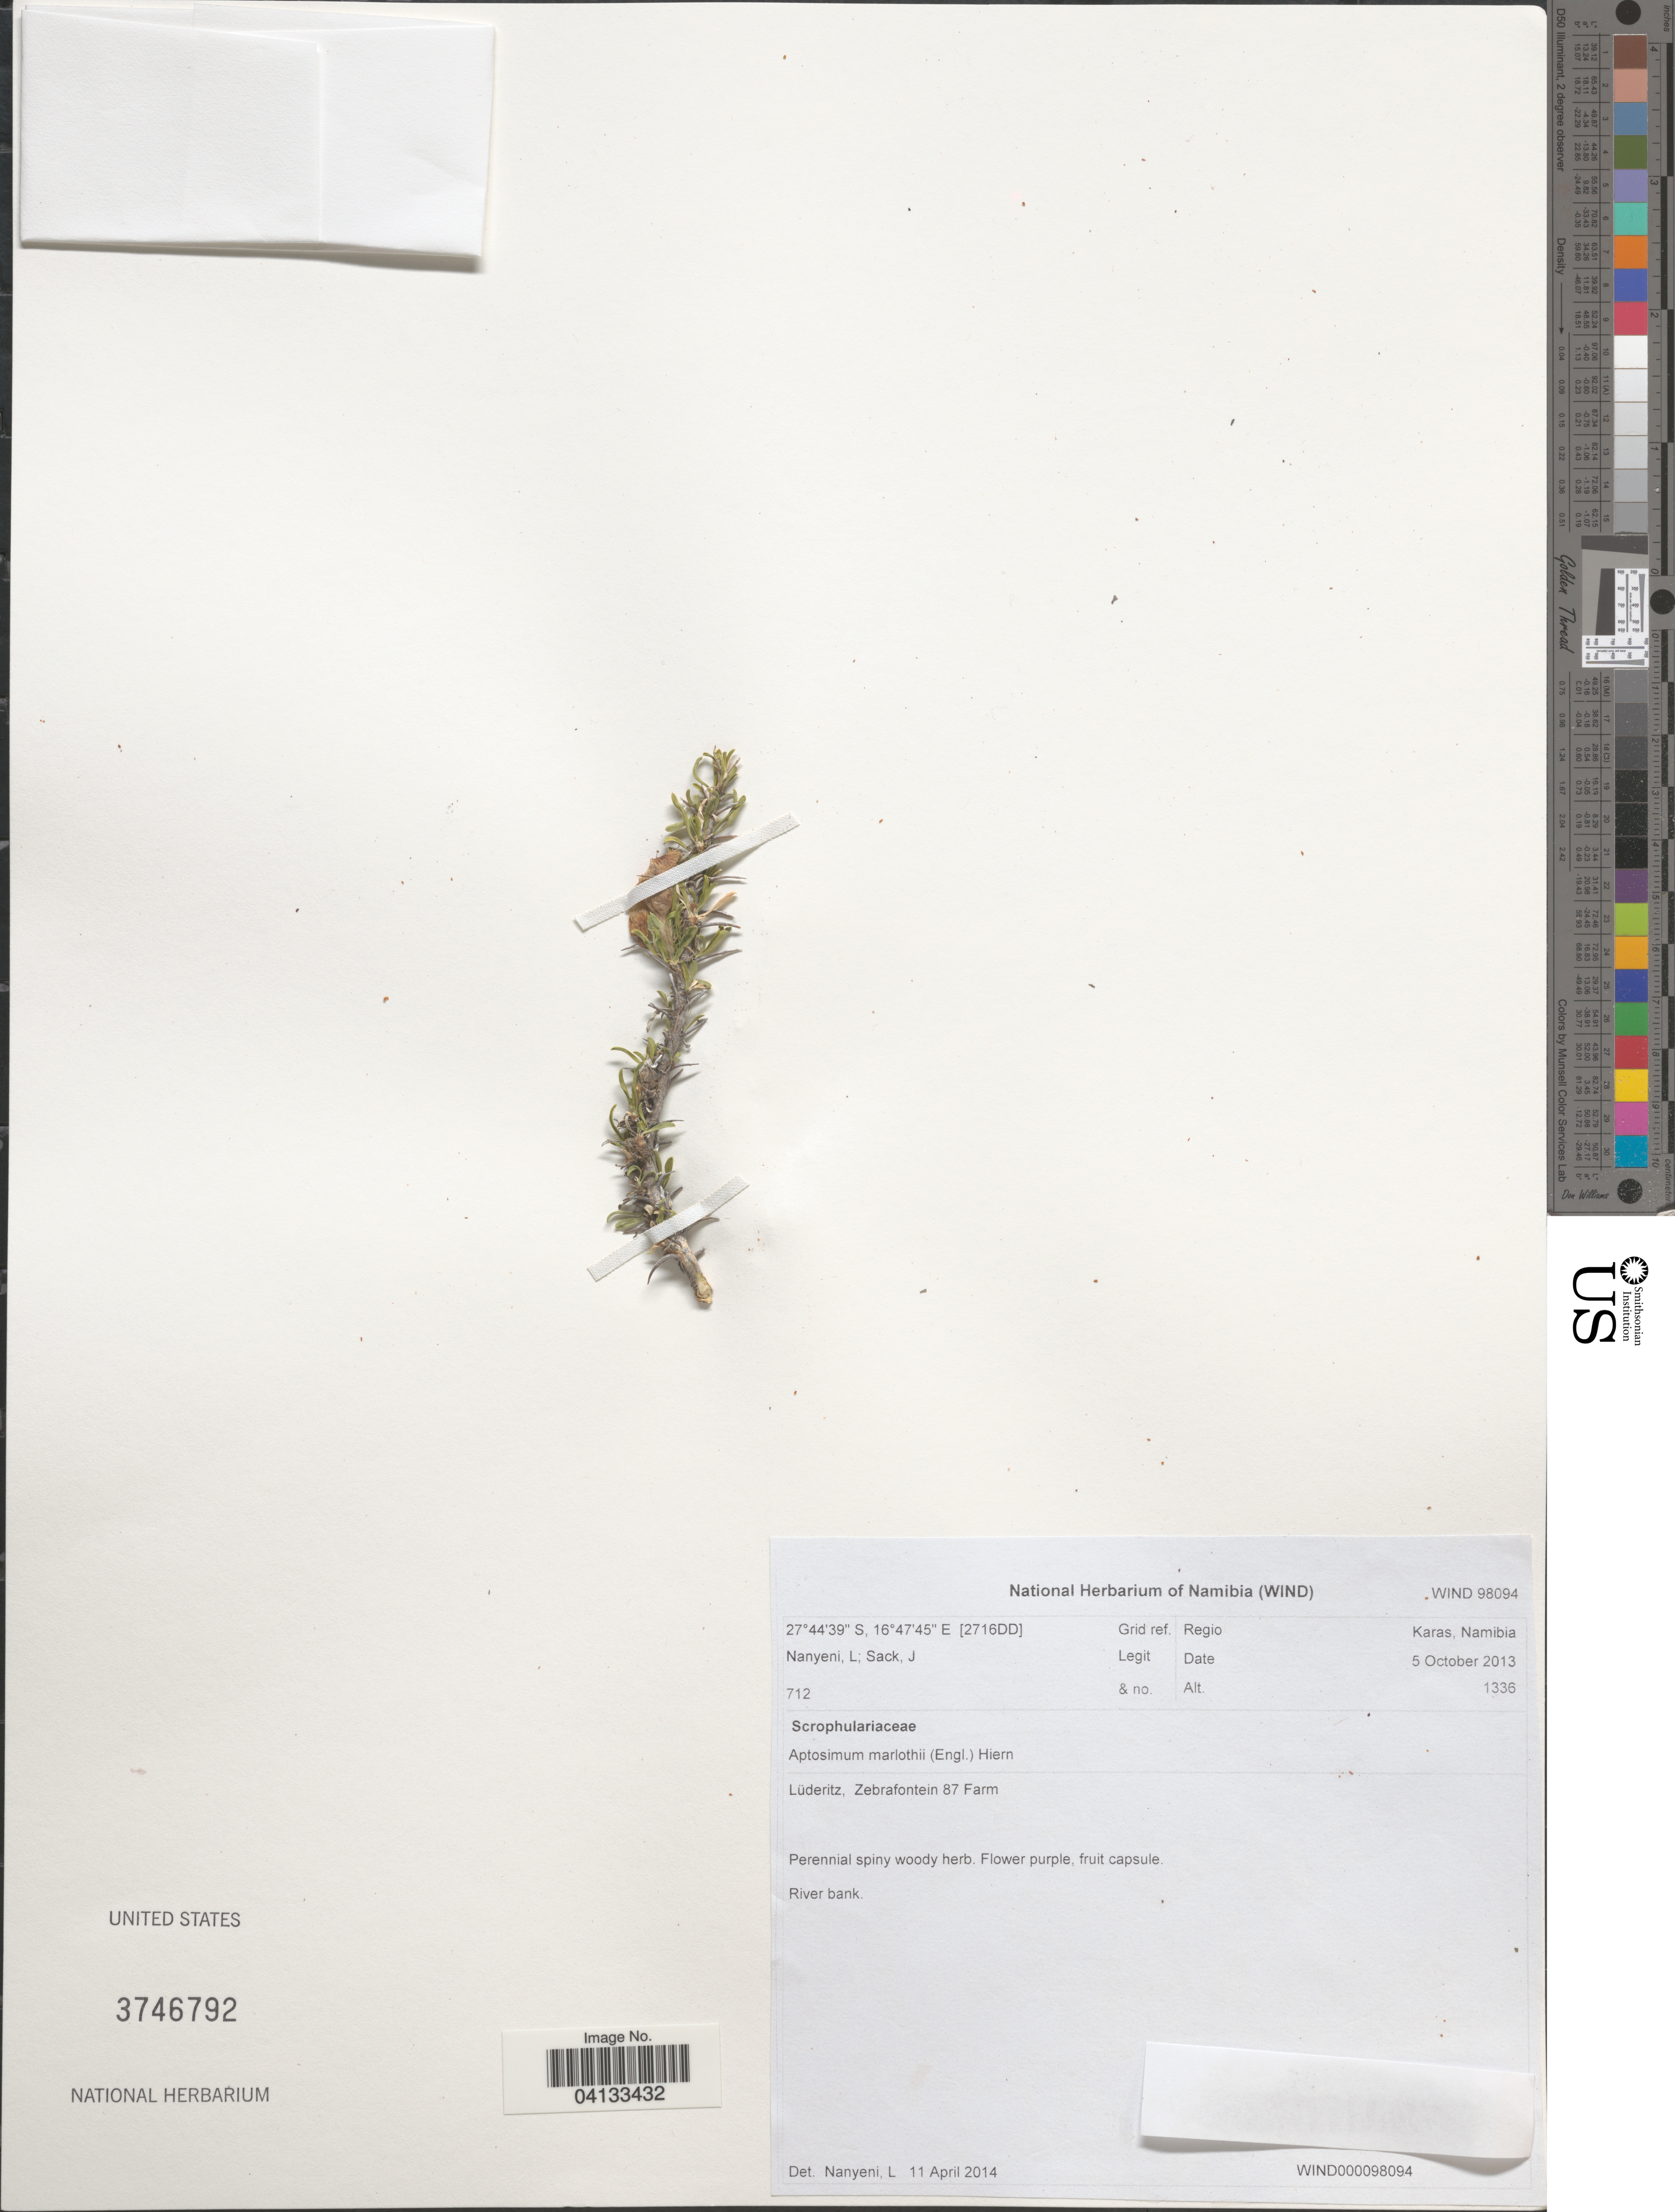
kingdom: Plantae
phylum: Tracheophyta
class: Magnoliopsida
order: Lamiales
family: Scrophulariaceae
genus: Aptosimum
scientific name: Aptosimum marlothii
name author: (Engl.) Hiern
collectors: L. Nanyeni & J. Sack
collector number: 712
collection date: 2013-10-05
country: Namibia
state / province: Karas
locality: Grid ref. Regio Karas. Lüderitz, Zebrafontein 87 Farm. [2716DD].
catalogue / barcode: US 3746792